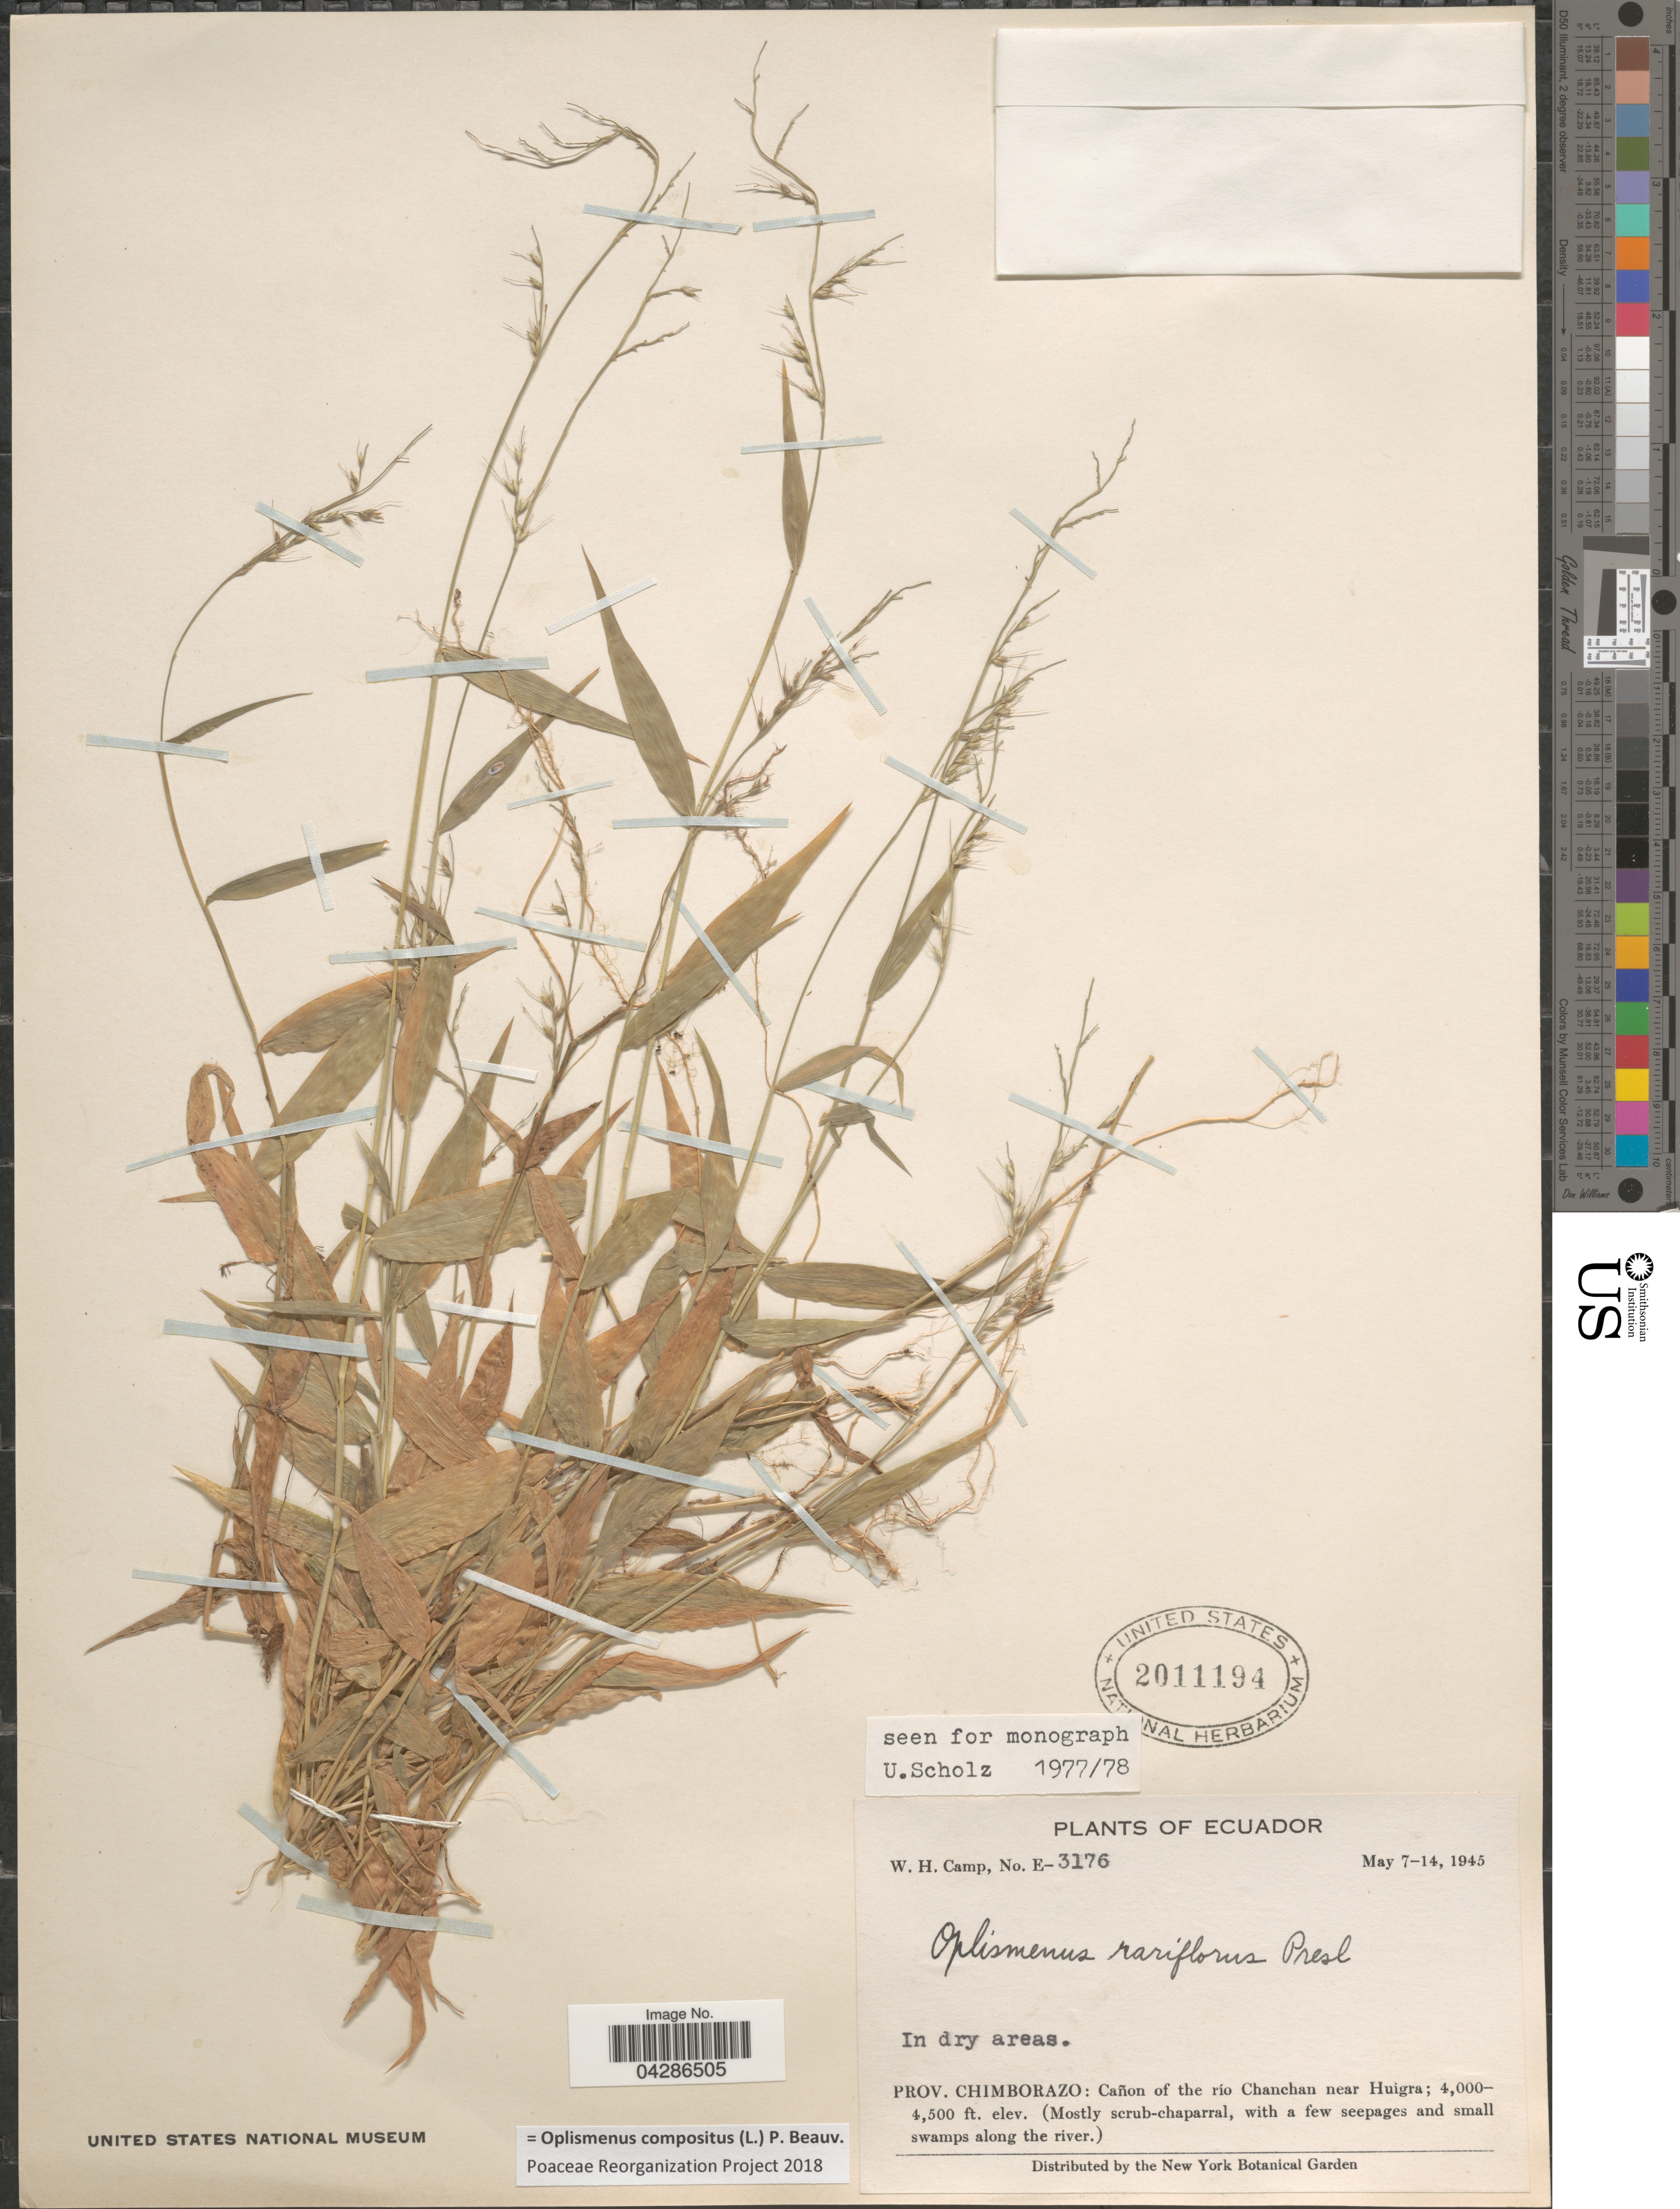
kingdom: Plantae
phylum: Tracheophyta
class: Liliopsida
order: Poales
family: Poaceae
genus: Oplismenus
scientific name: Oplismenus compositus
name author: (L.) P. Beauv.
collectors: W. H. Camp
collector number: E-3176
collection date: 1945-05-07/1945-05-14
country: Ecuador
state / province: Chimborazo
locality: Cañon of the río Chanchan near Huigra.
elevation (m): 1219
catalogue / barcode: US 2011194